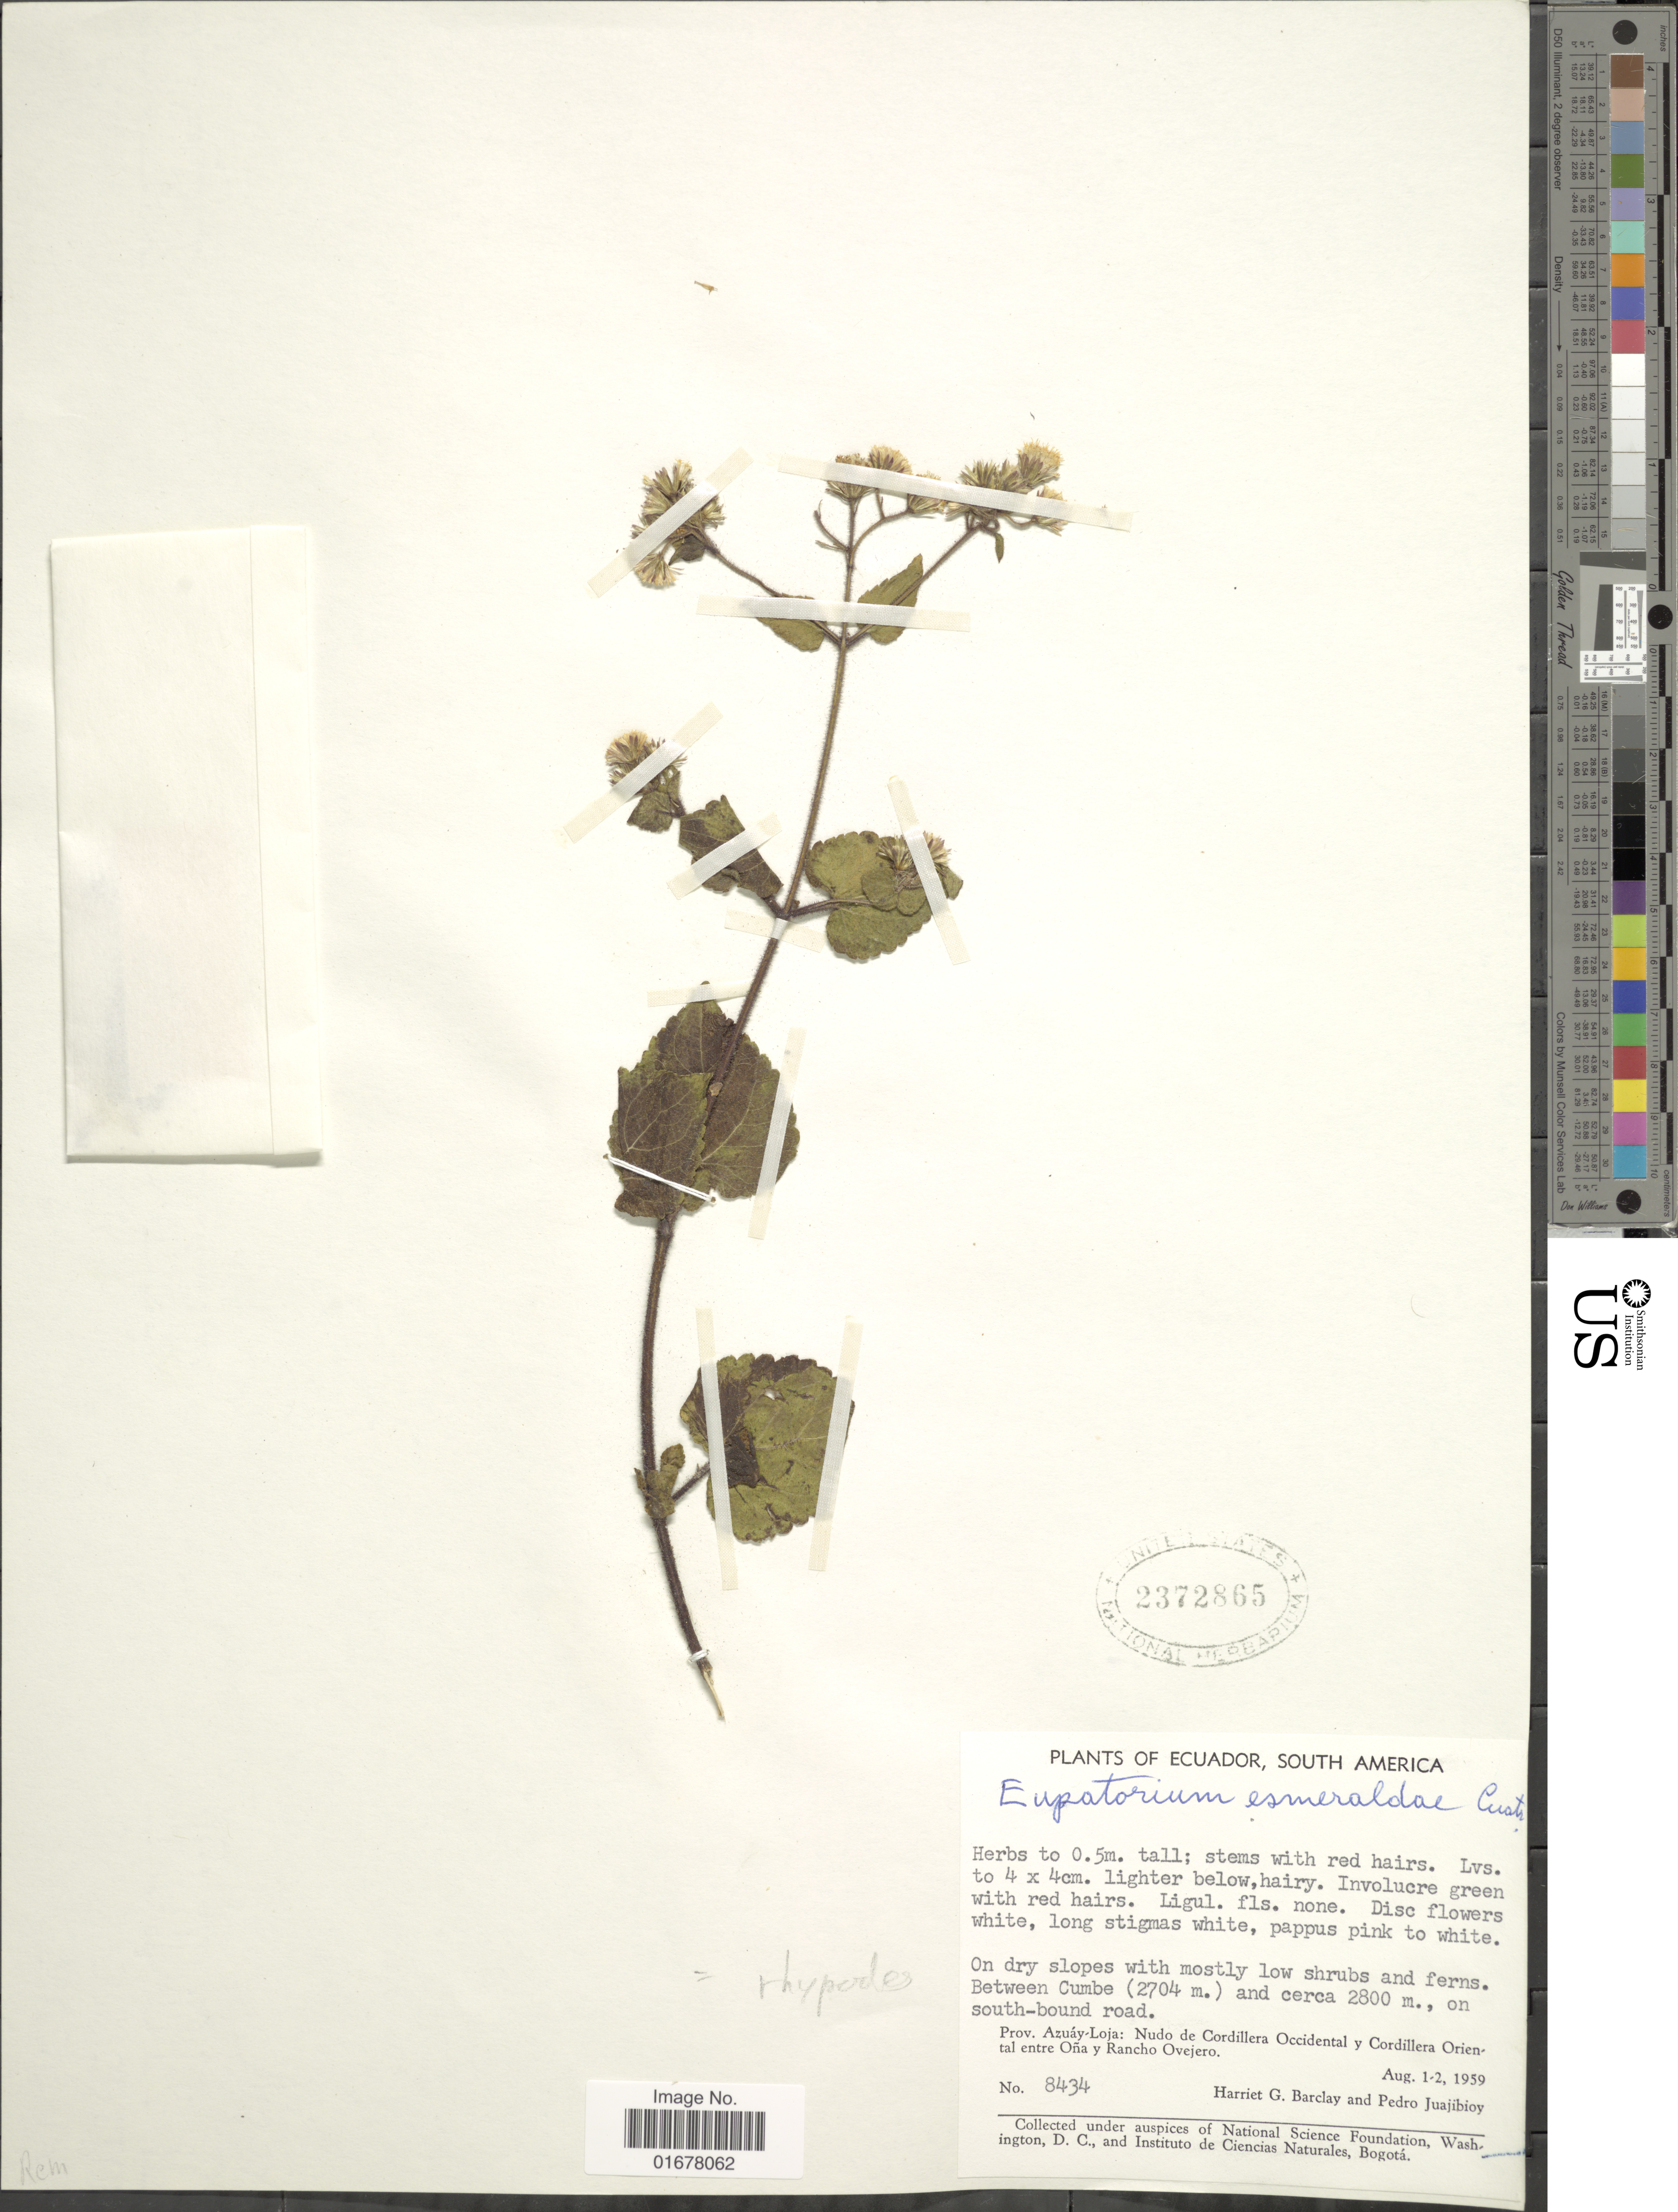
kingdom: Plantae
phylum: Tracheophyta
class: Magnoliopsida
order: Asterales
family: Asteraceae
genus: Ageratina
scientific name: Ageratina rhypodes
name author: (B.L. Rob.) R.M. King & H. Rob.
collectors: H. G. Barclay & P. Juajibioy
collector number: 8434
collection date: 1959-08-01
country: Ecuador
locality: Prov. Azuay-Loja: Nudo de Cordillera Occidental Y Cordillera Oriental entre Ona y Rancho Ovejero, Between Cumbe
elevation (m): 2704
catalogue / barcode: US 2372865